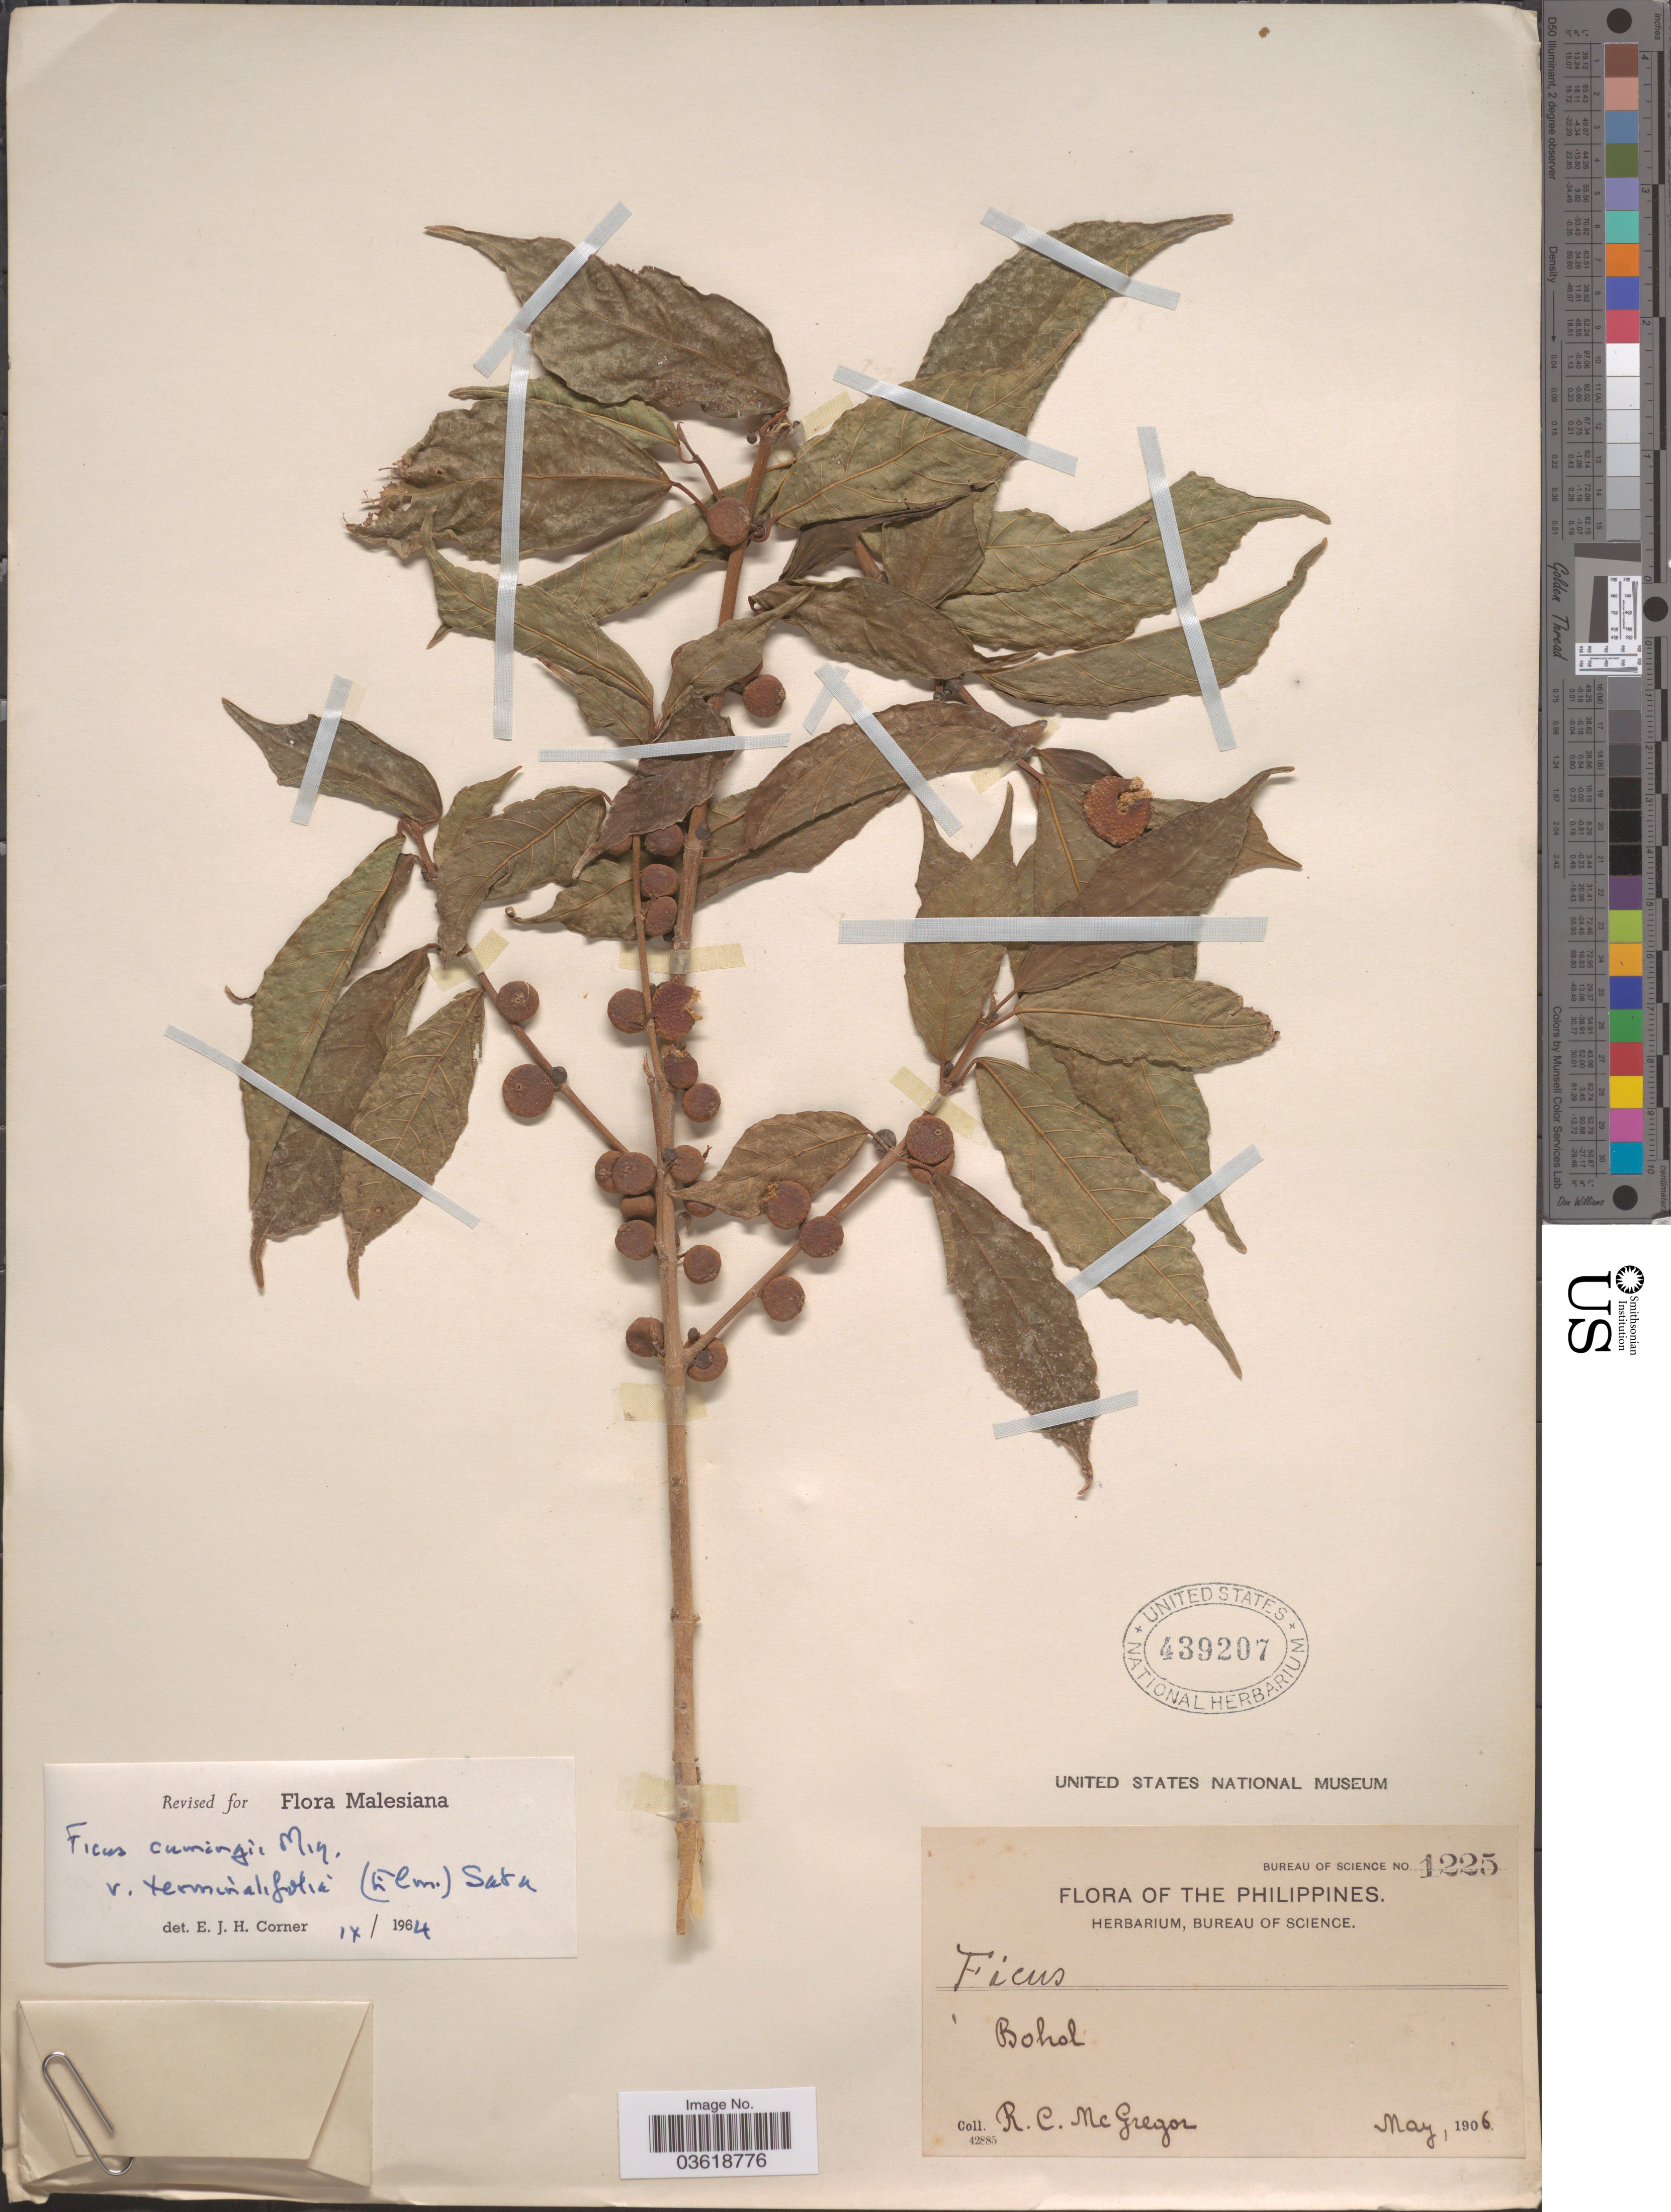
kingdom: Plantae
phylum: Tracheophyta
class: Magnoliopsida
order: Rosales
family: Moraceae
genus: Ficus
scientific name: Ficus cumingii var. terminalifolia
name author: (Elmer) Sata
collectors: R. C. McGregor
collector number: Bureau of Science 1225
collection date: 1906-05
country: Philippines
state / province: Central Visayas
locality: Bohol.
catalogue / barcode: US 439207